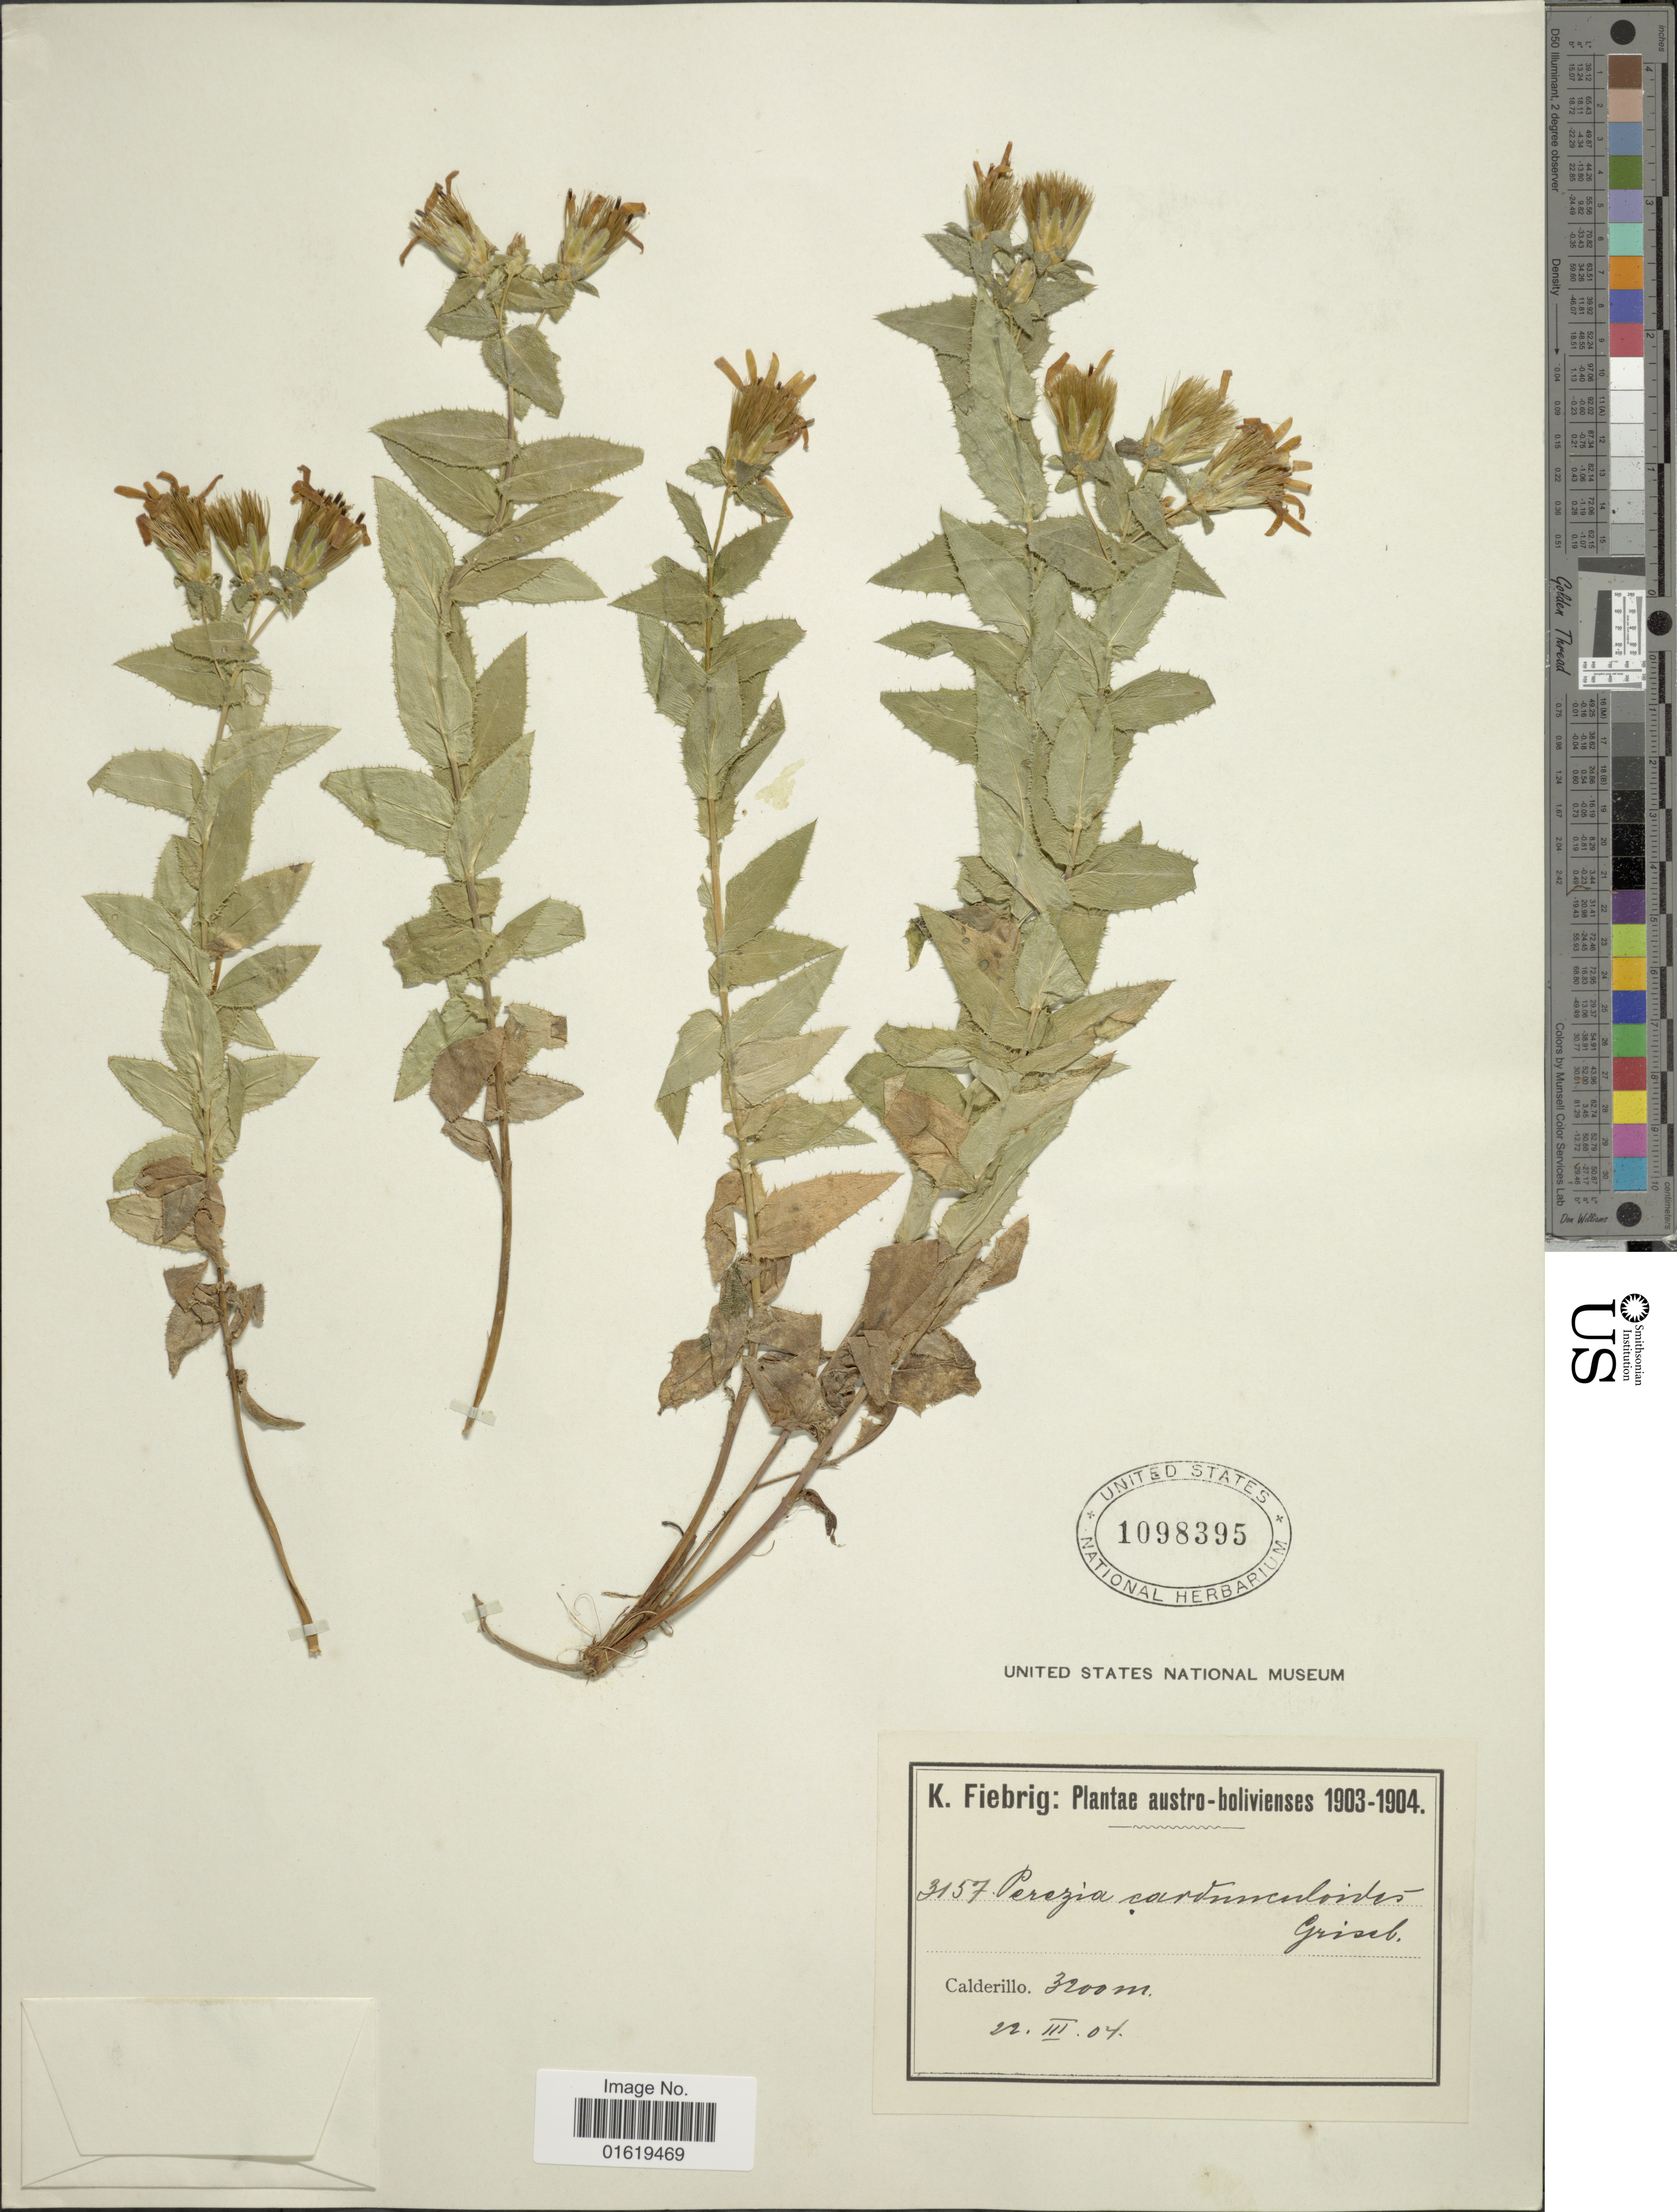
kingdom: Plantae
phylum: Tracheophyta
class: Magnoliopsida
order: Asterales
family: Asteraceae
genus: Perezia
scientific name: Perezia carduncelloides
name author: Griseb.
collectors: K. Fiebrig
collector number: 3157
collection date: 1904-03-22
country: Bolivia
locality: Calderillo.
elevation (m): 3200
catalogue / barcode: US 1098395